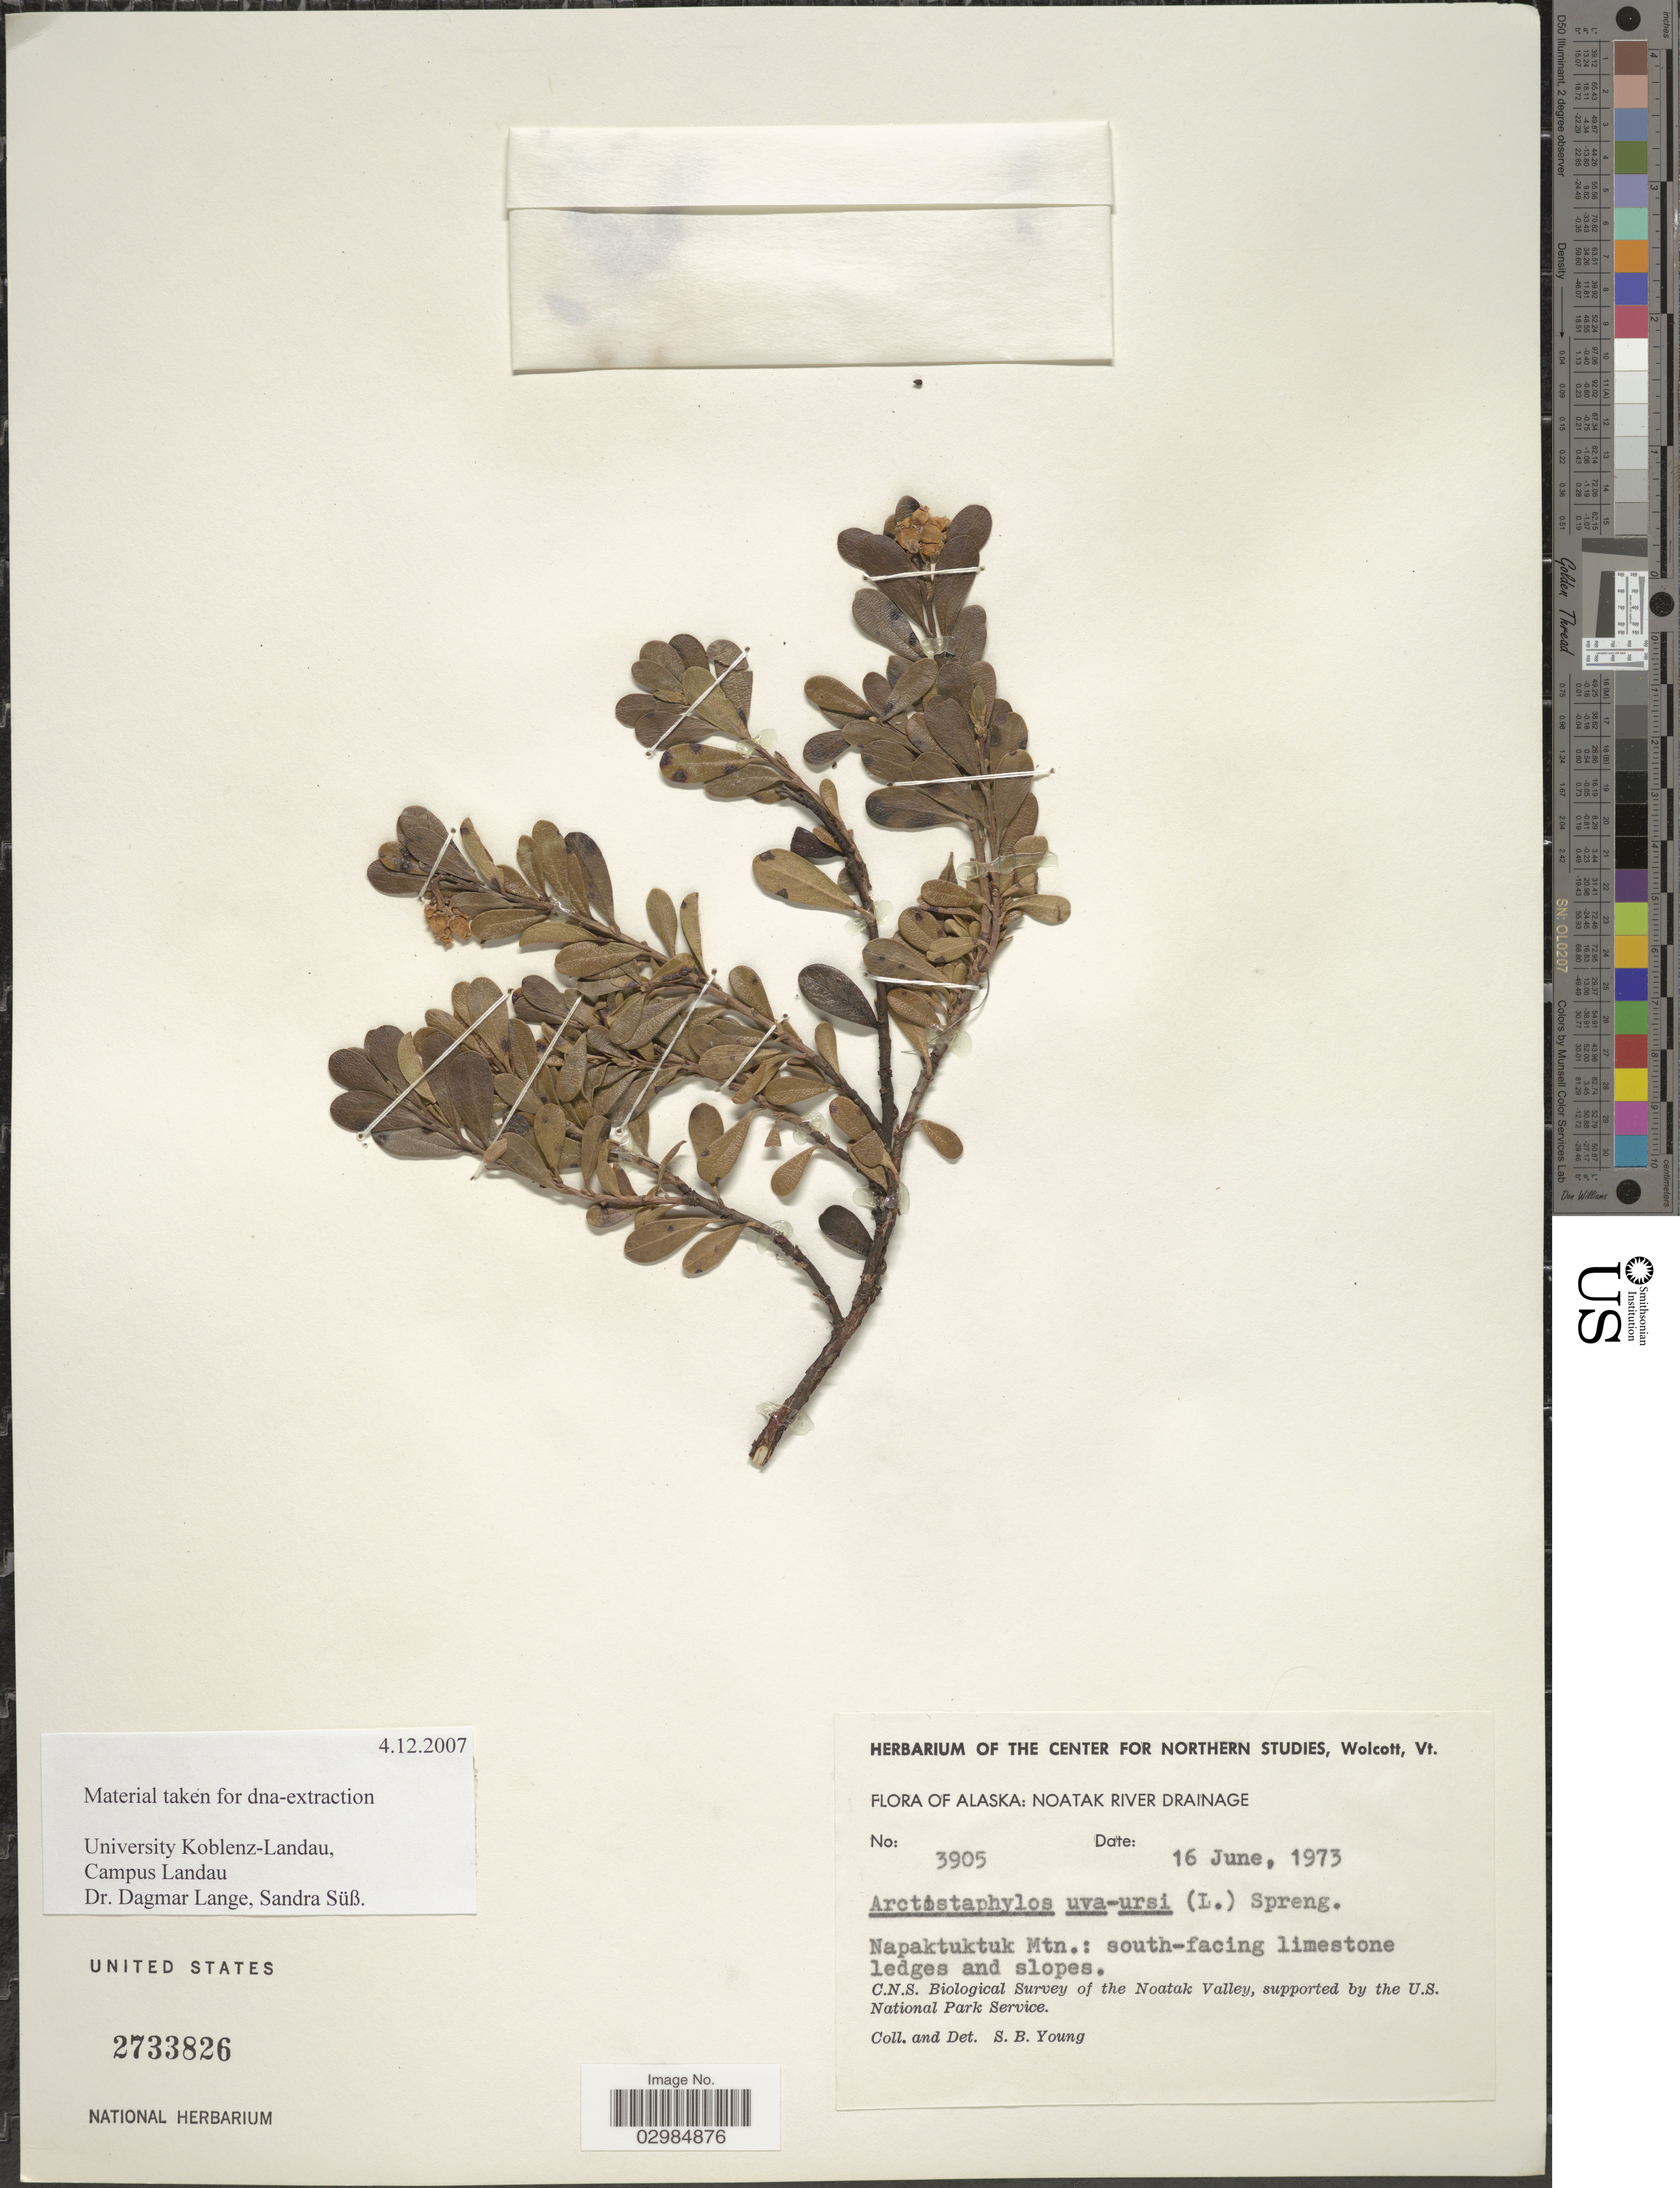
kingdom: Plantae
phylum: Tracheophyta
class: Magnoliopsida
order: Ericales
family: Ericaceae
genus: Arctostaphylos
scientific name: Arctostaphylos uva-ursi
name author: (L.) Spreng.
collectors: S. Young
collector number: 3905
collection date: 1973-06-16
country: United States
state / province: Alaska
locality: Noatak River Drainage. Napaktuktuk Mtn.: south-facing limestone ledges and slopes.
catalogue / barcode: US 2733826